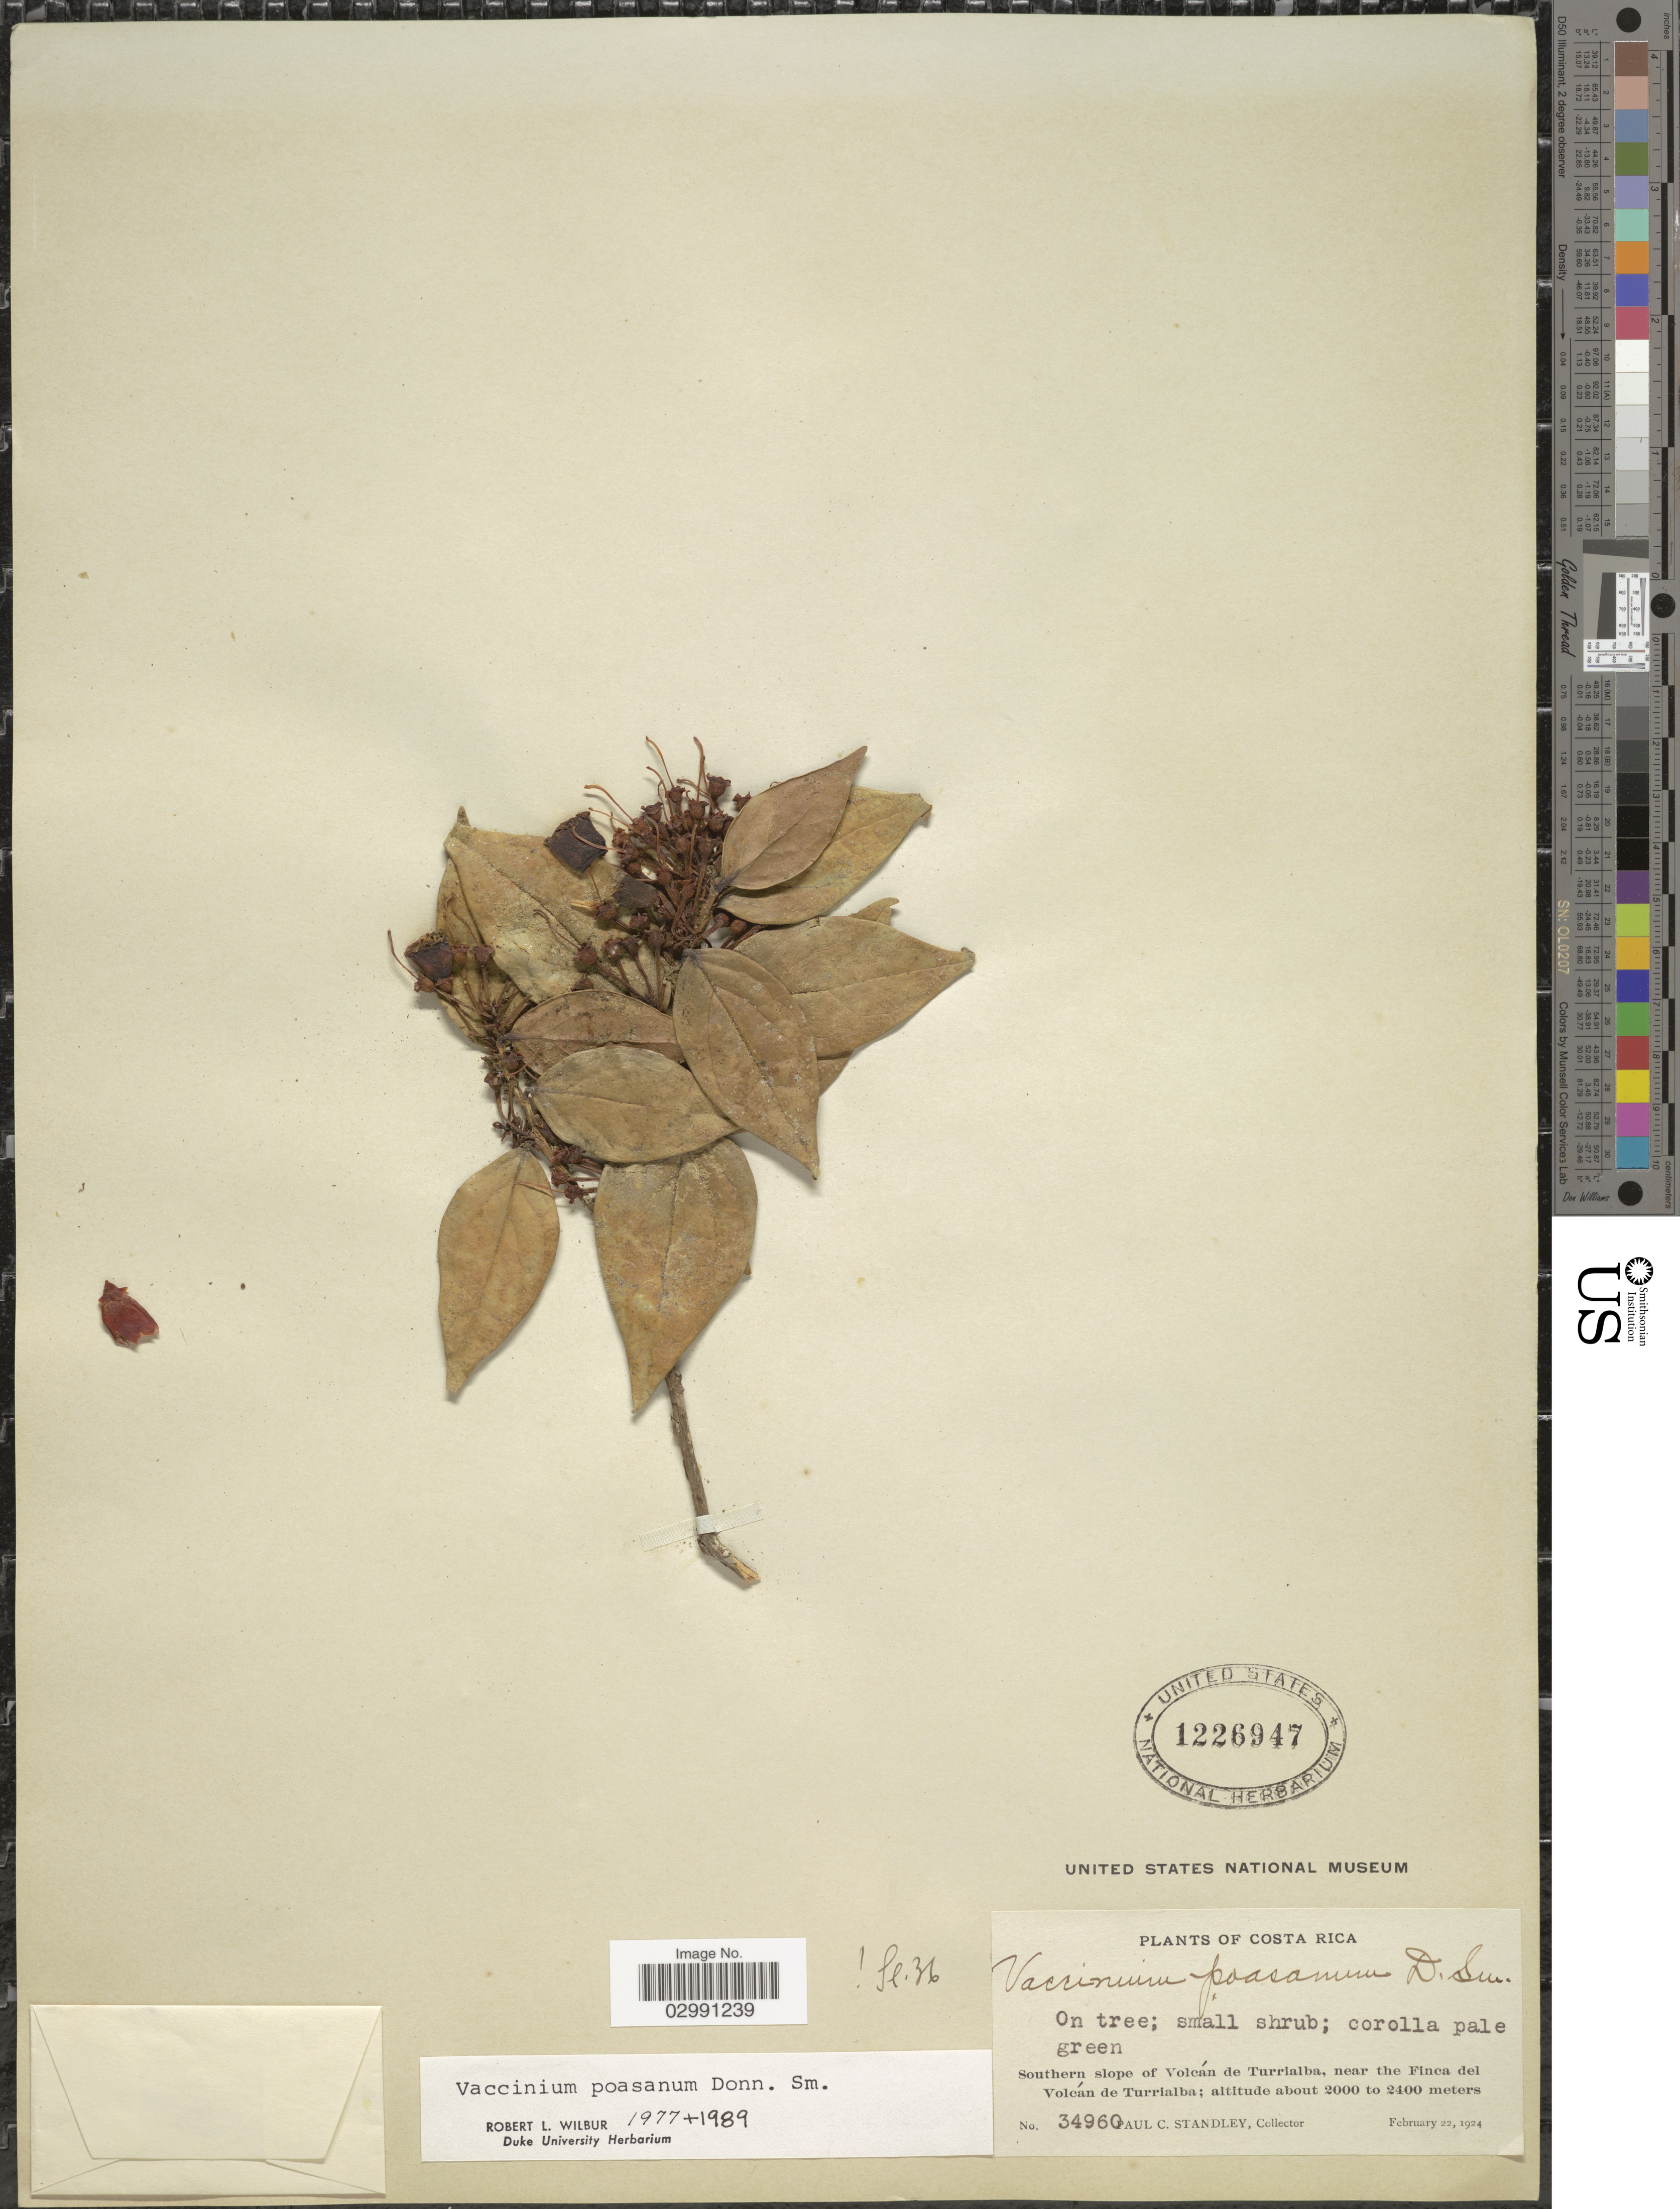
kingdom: Plantae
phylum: Tracheophyta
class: Magnoliopsida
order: Ericales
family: Ericaceae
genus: Vaccinium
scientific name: Vaccinium poasanum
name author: Donn. Sm.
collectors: P. C. Standley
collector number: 34960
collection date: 1924-02-22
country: Costa Rica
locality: Southern slope of Volcán de Turrialba, near the Finca del Volcán de Turrialba.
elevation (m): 2000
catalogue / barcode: US 1226947